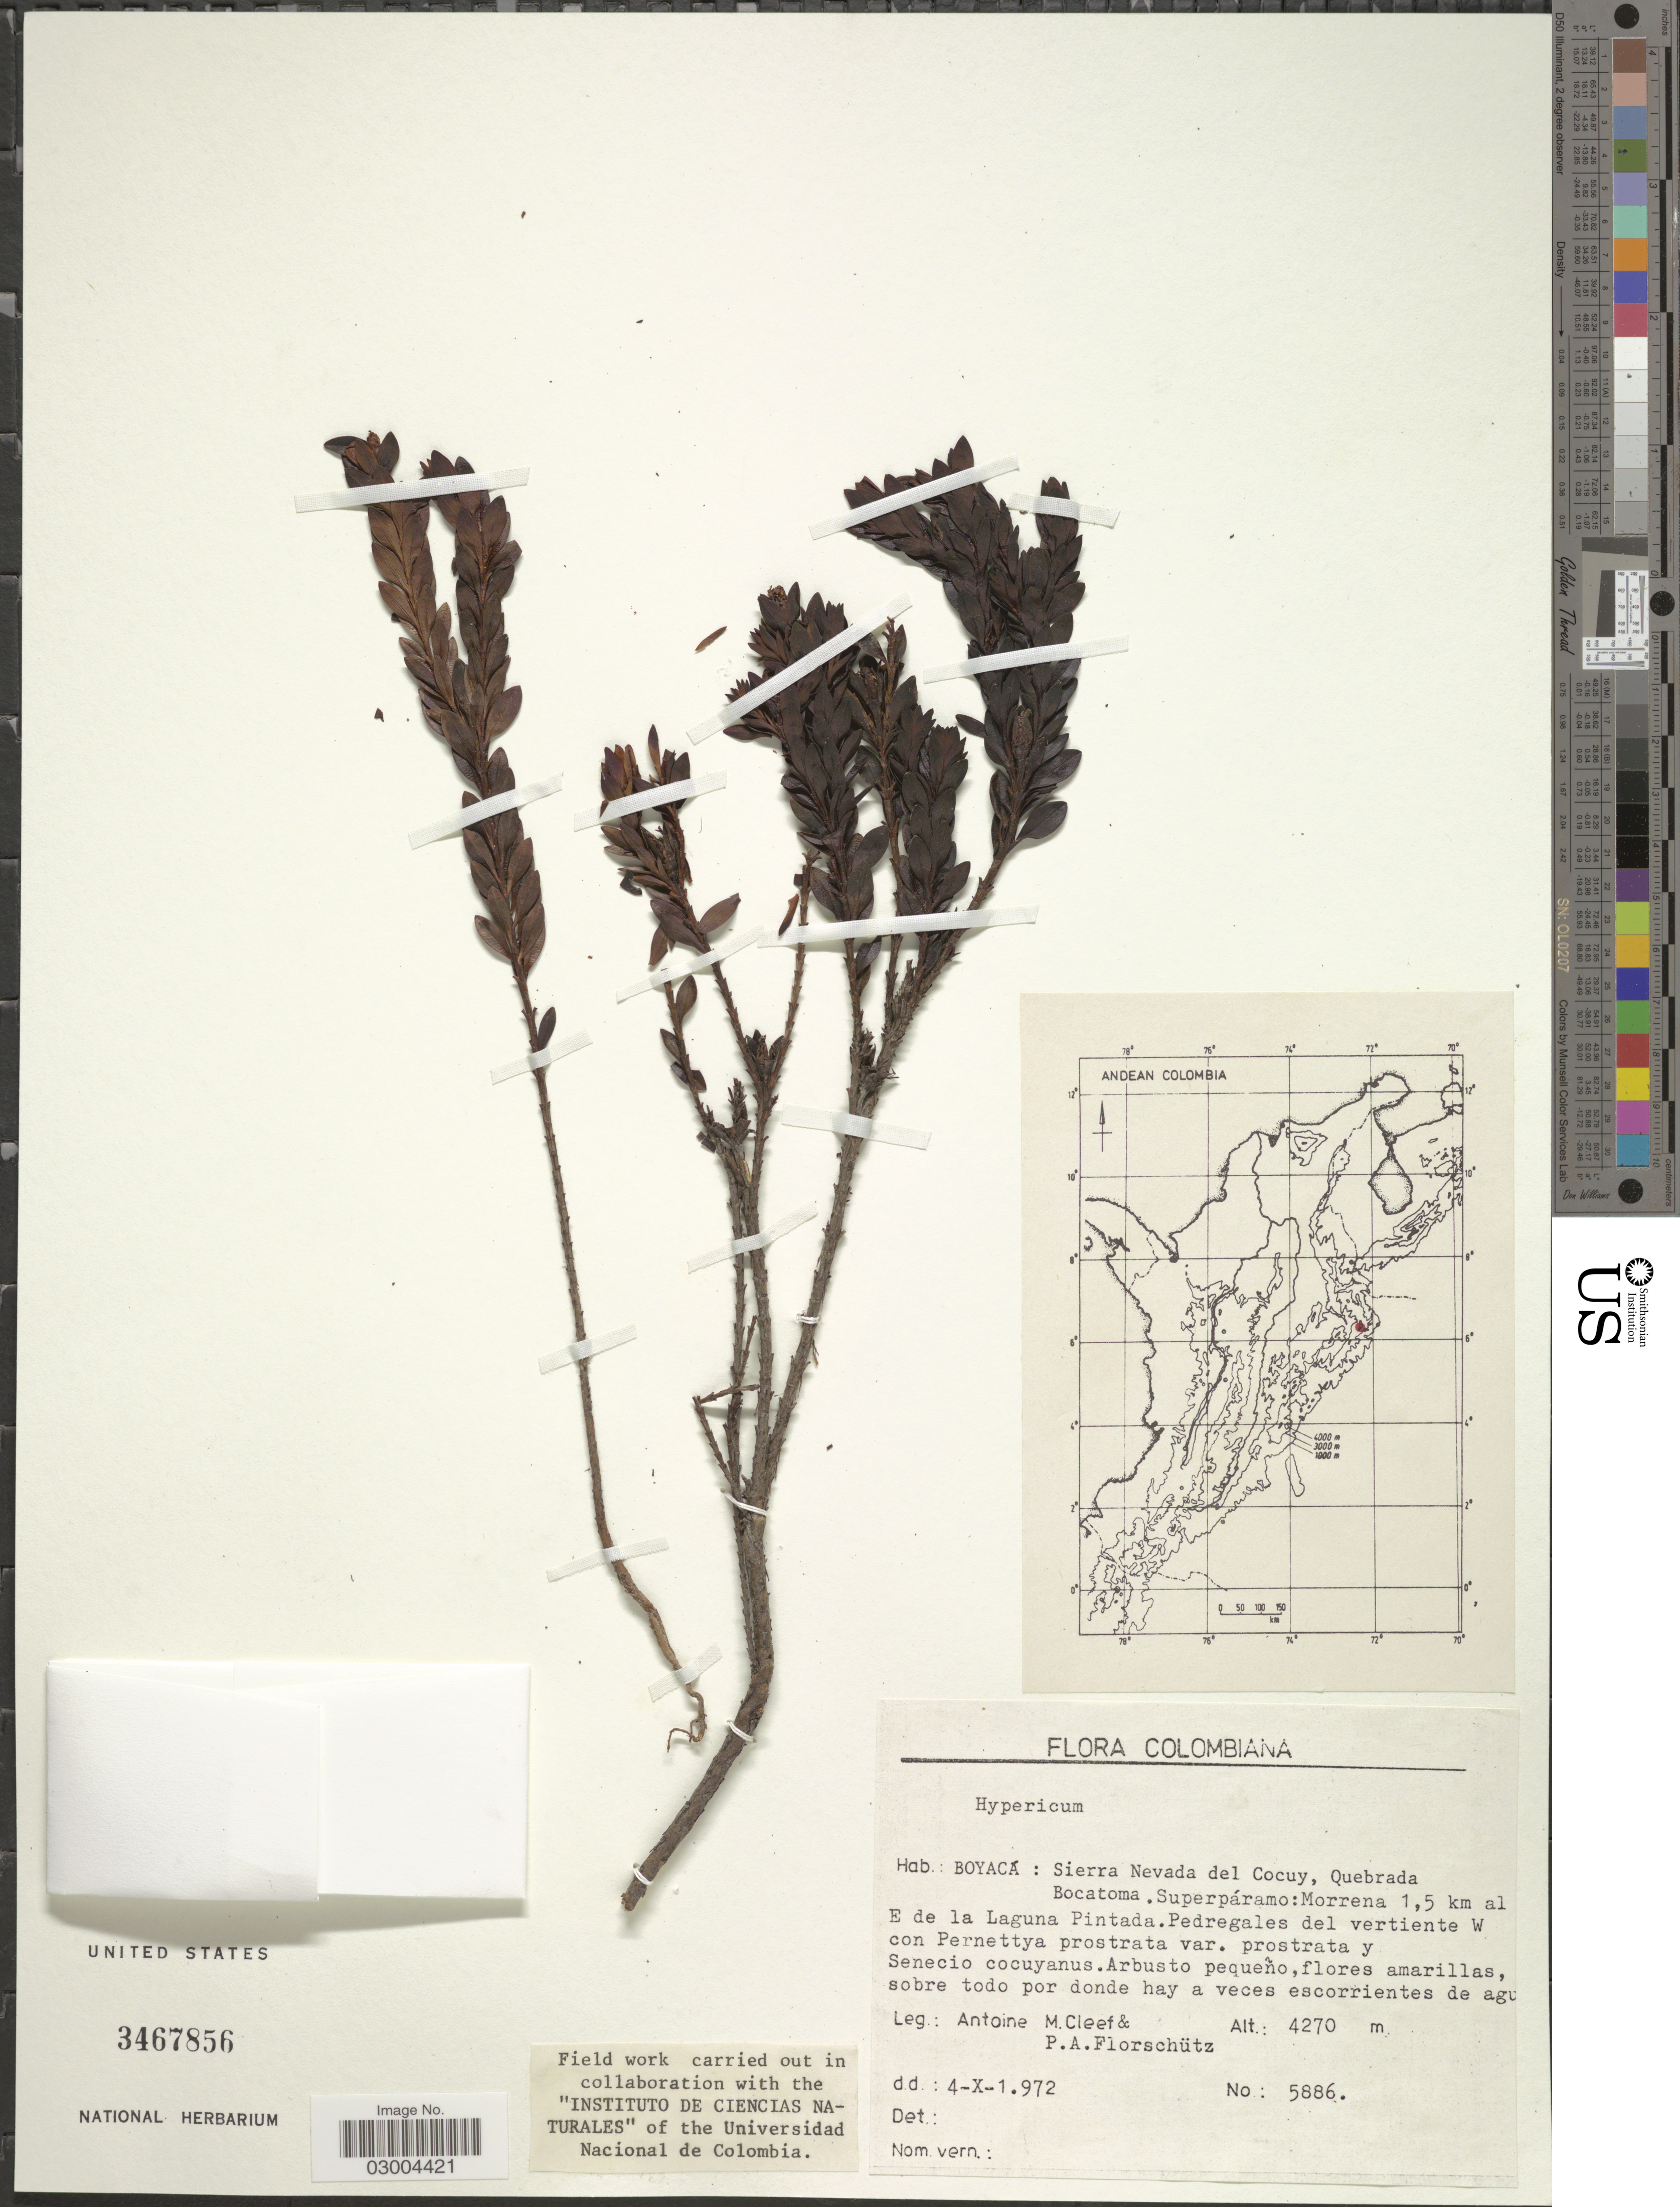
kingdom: Plantae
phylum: Tracheophyta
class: Magnoliopsida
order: Malpighiales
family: Hypericaceae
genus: Hypericum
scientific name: Hypericum sp.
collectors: A. M. Cleef & P. Florschütz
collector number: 5886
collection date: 1972-10-04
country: Colombia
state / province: Boyacá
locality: Sierra Nevada del Cocuy, Quebrada Bocatoma. Superpáramo: Morrena 1.5 km al E de la Laguna Pintada. Pedregales del vertiente W.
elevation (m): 4270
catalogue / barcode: US 3467856